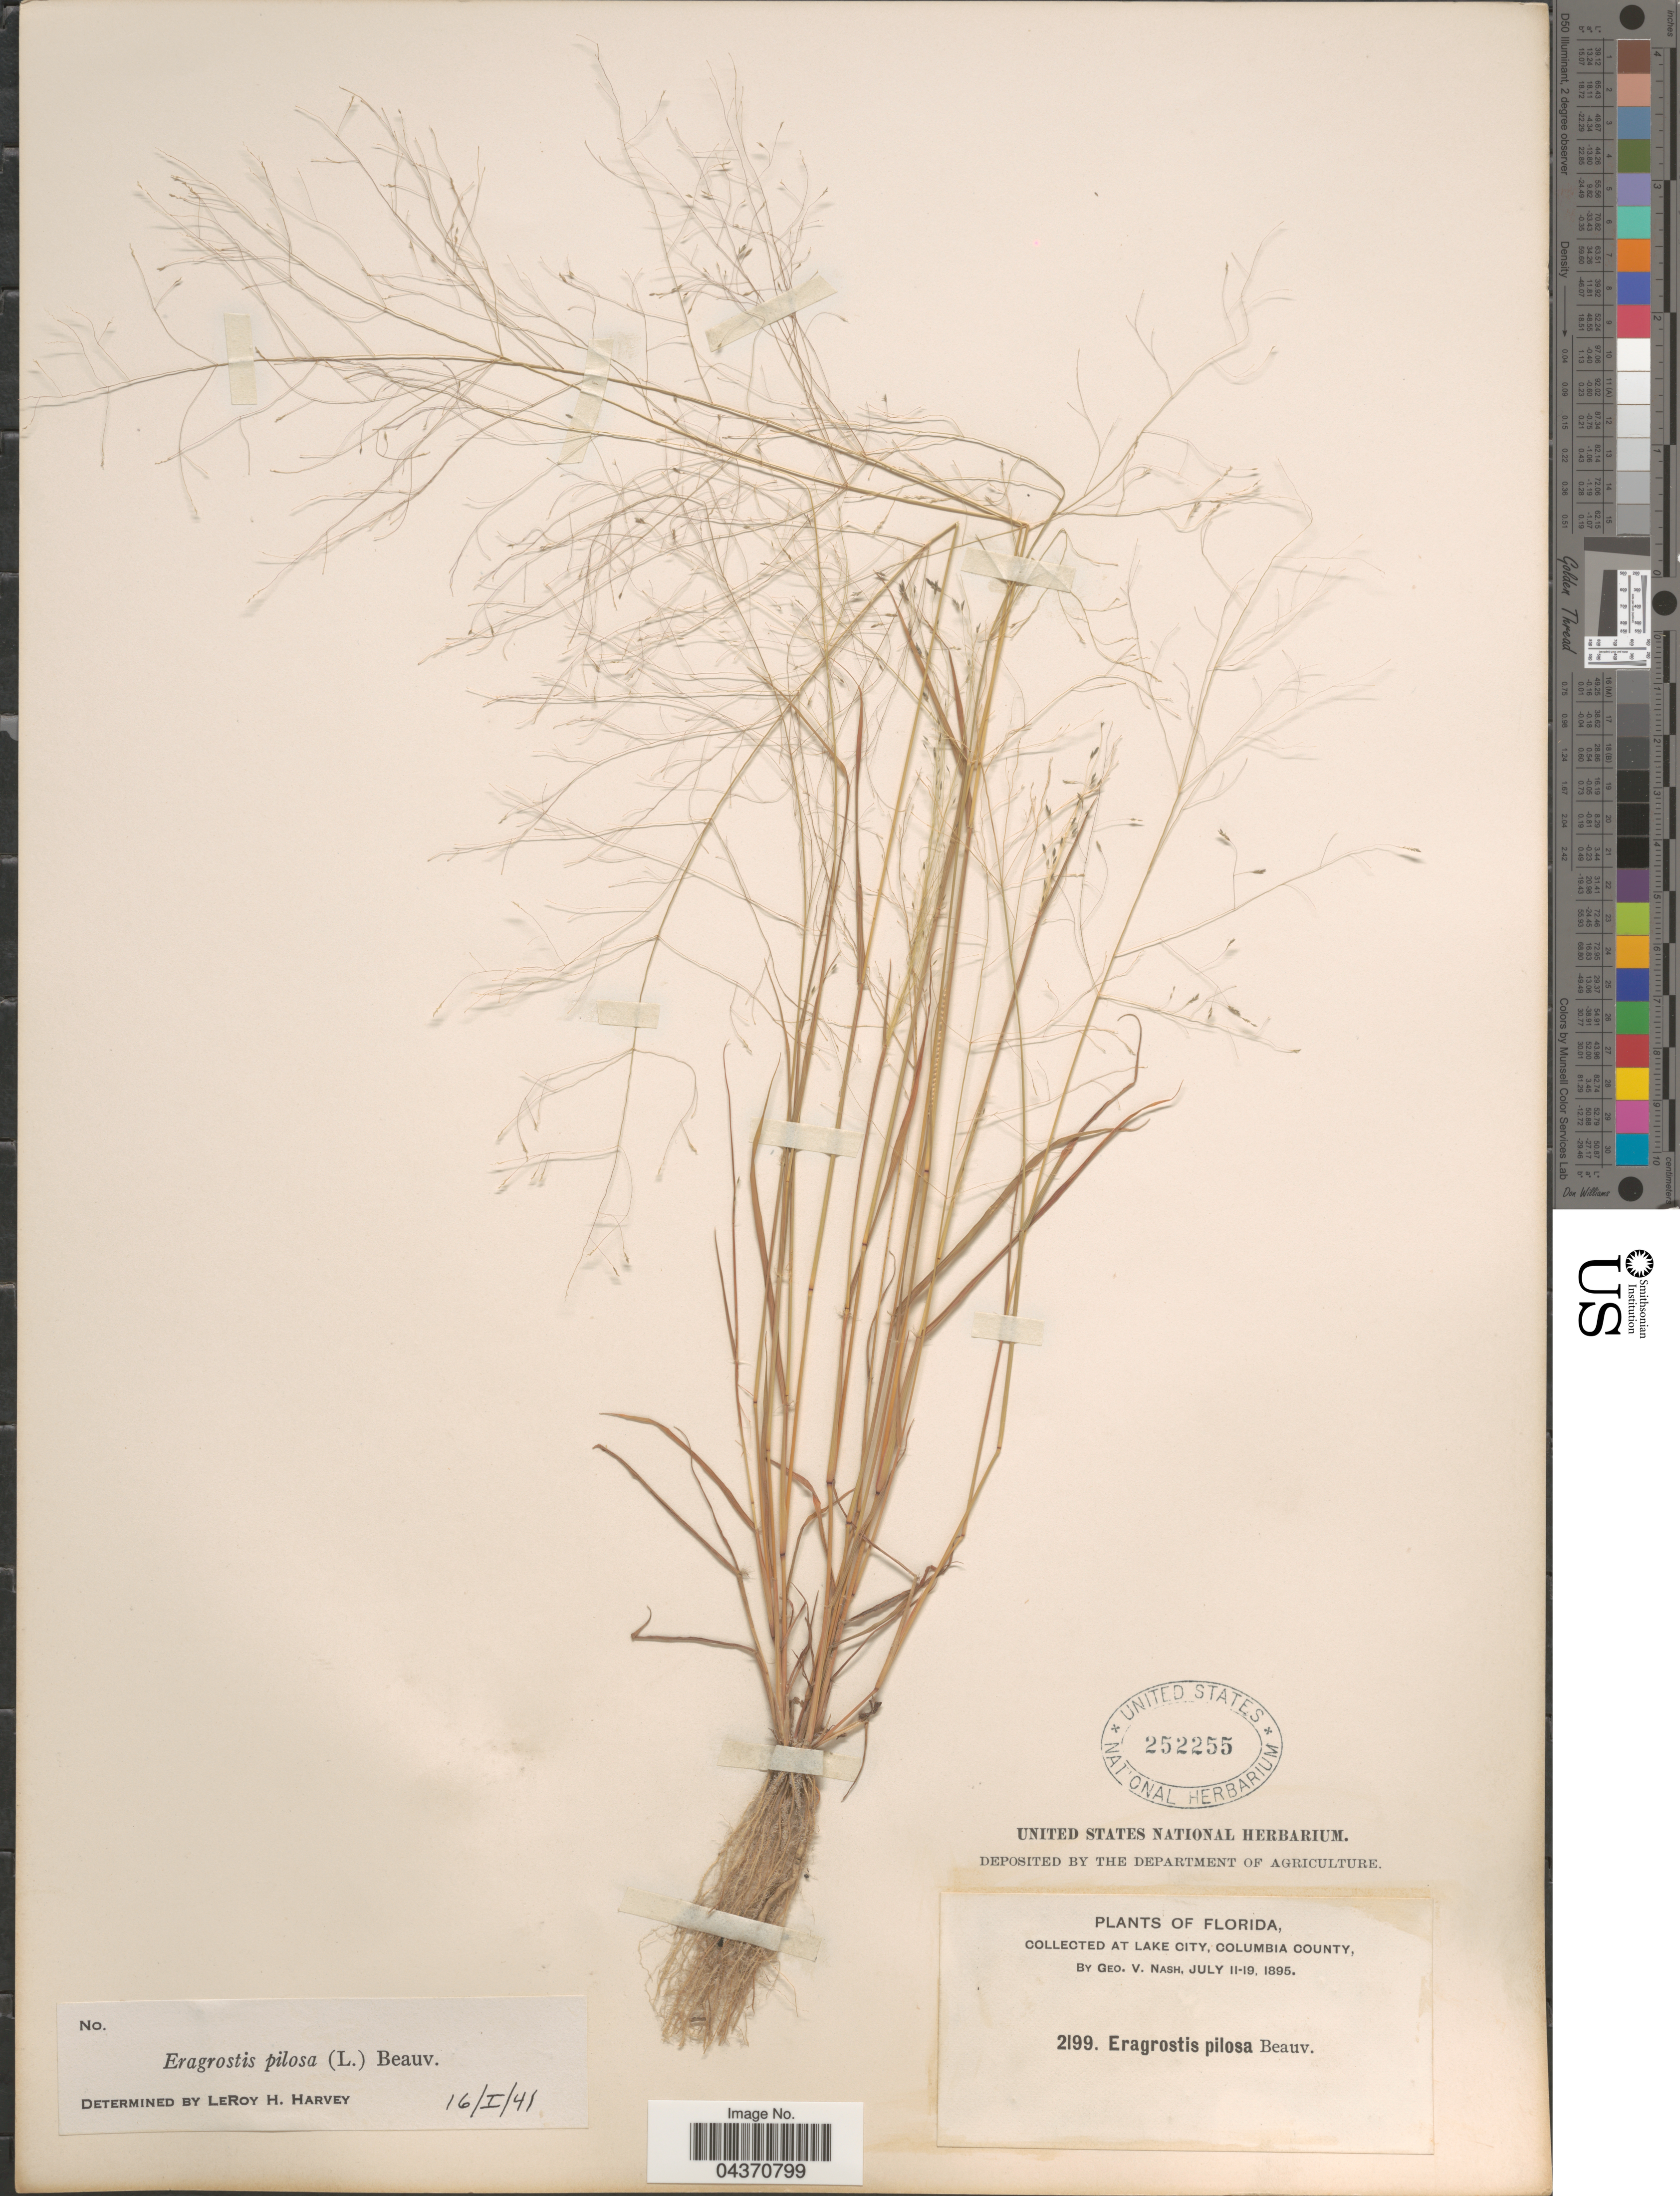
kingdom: Plantae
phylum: Tracheophyta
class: Liliopsida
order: Poales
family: Poaceae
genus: Eragrostis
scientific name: Eragrostis pilosa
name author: (L.) P. Beauv.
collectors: G. V. Nash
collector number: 2199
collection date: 1895-07-11/1895-07-19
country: United States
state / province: Florida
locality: At Lake City, Columbia County.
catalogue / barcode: US 252255